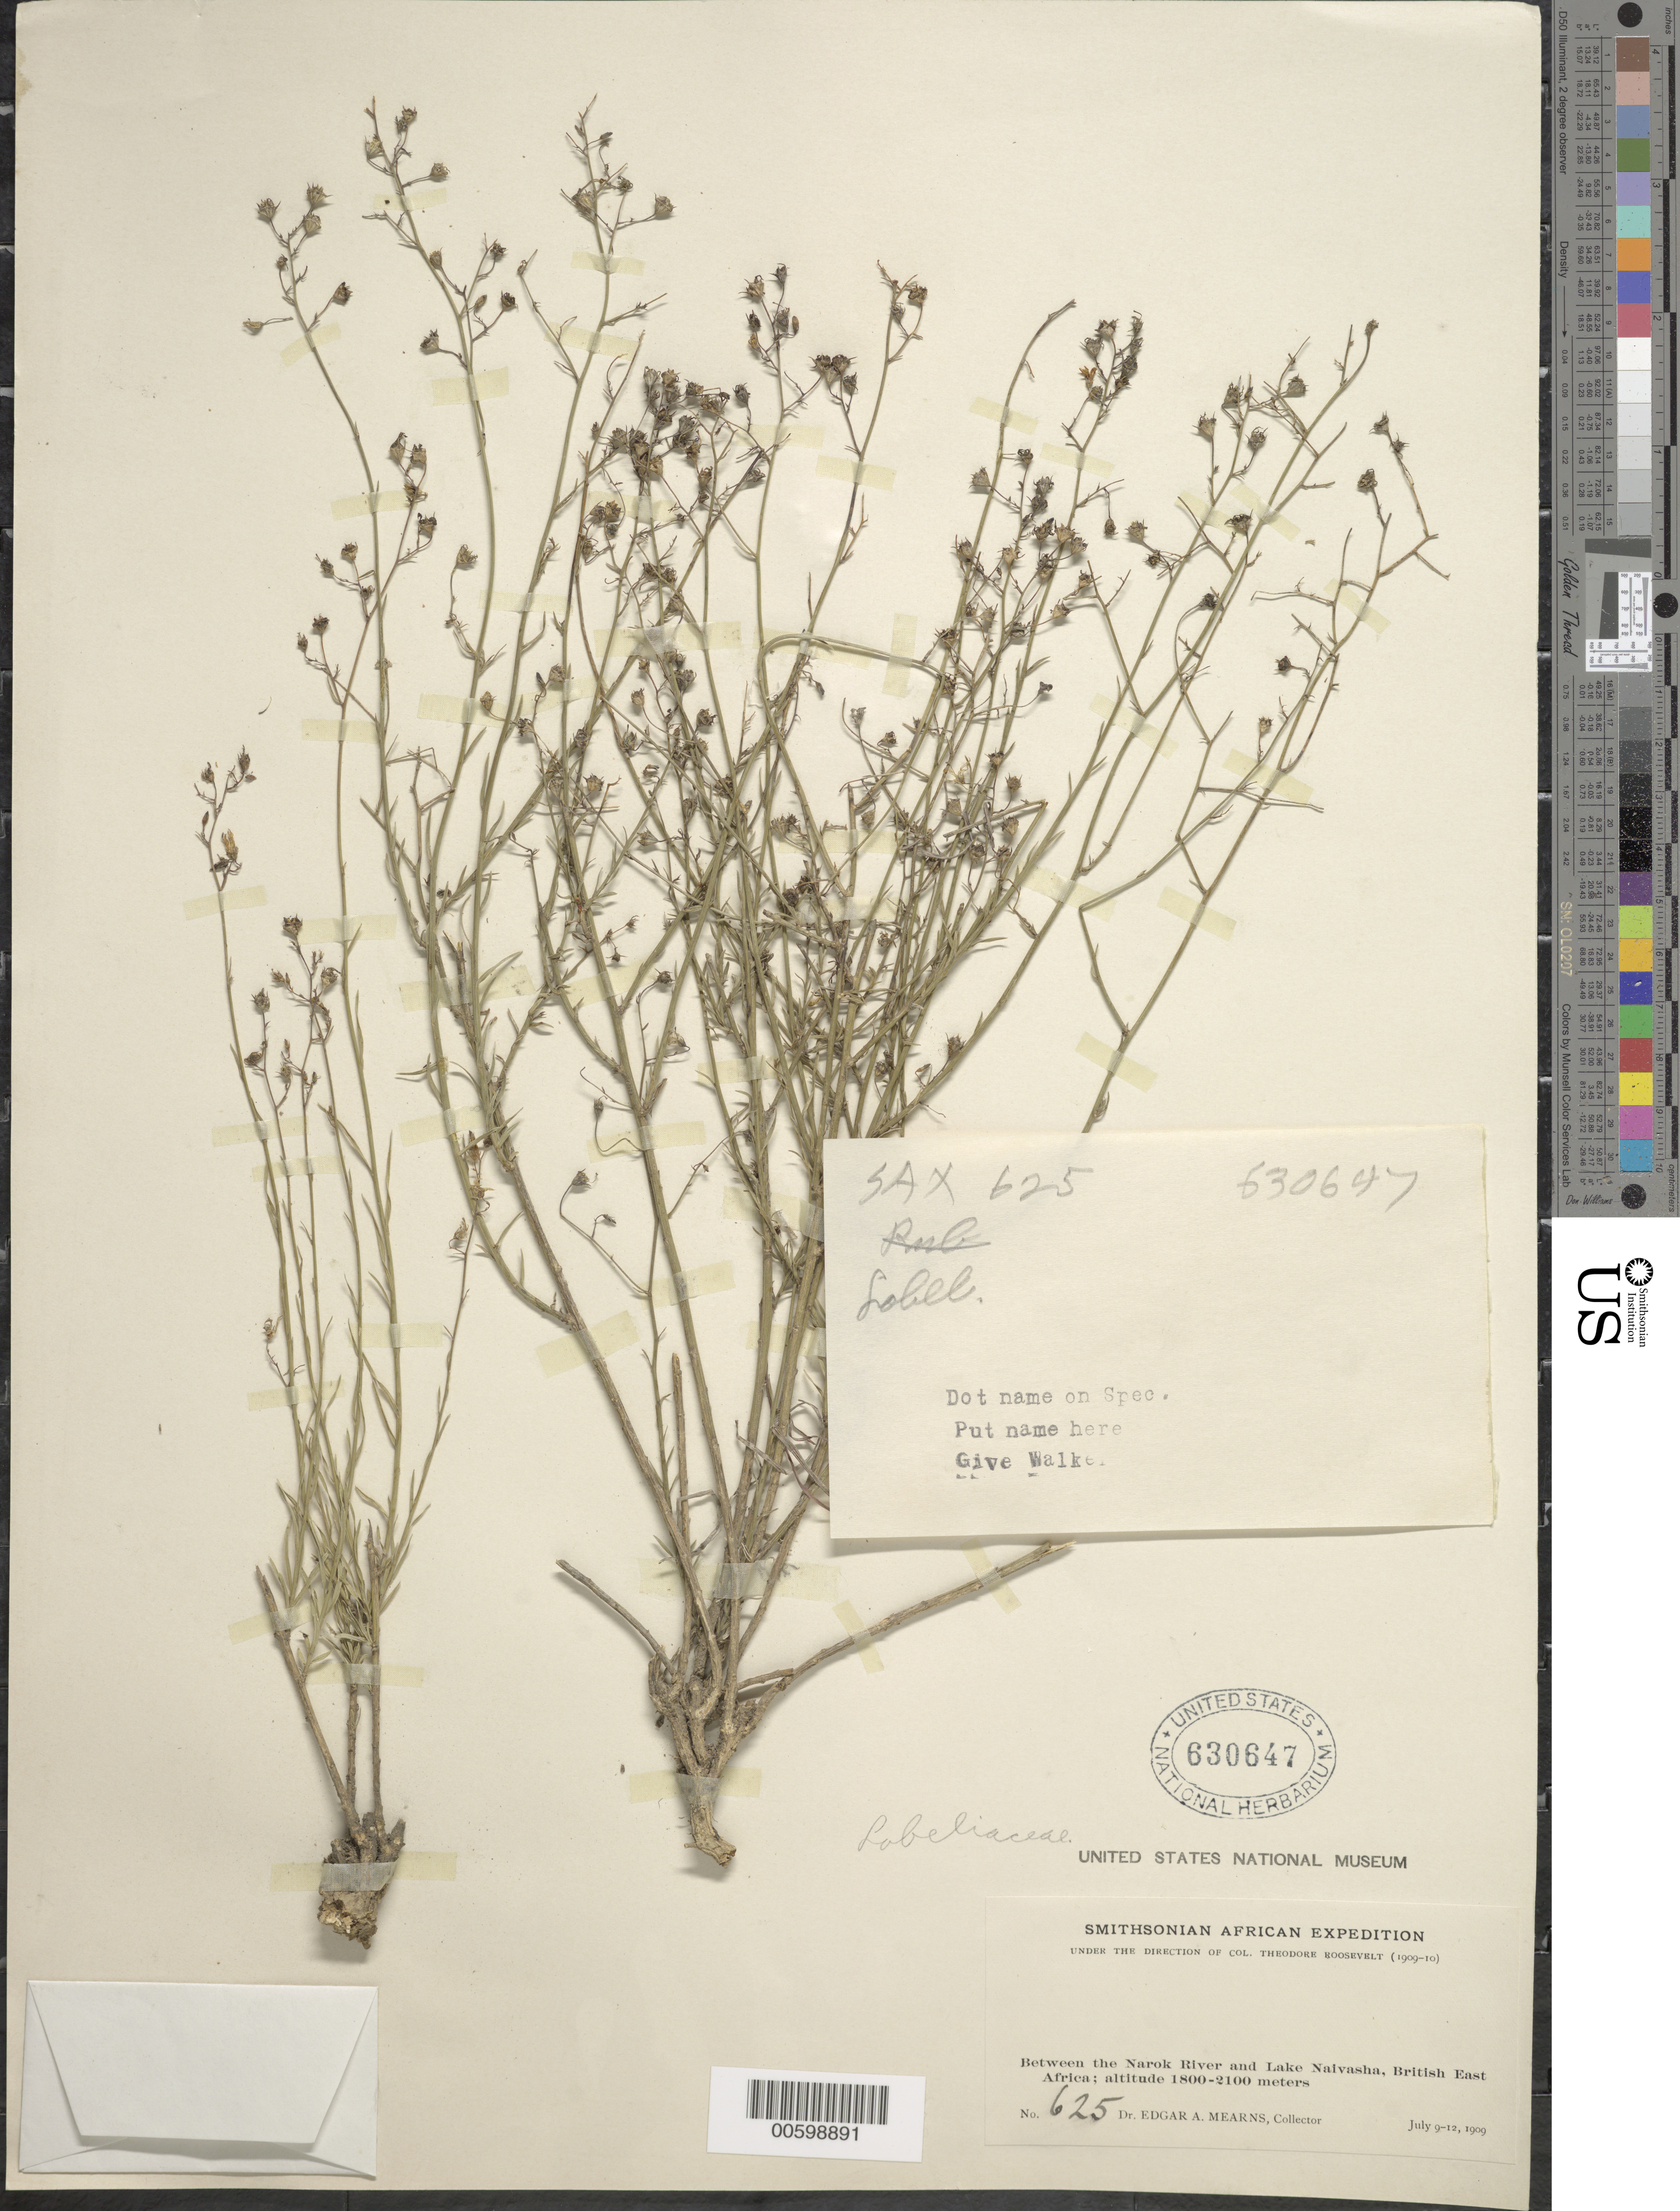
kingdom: Plantae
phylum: Tracheophyta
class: Magnoliopsida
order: Asterales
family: Campanulaceae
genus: Lobelia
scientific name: Lobelia sp.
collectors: E. A. Mearns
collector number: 625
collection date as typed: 09 Jul 1909 to 12 Jul 1909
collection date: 1909-07-09/1909-07-12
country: Kenya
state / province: Nakuru / Narok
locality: Between the Narok river and Lake Naivasha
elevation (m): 1800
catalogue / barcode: US 630647